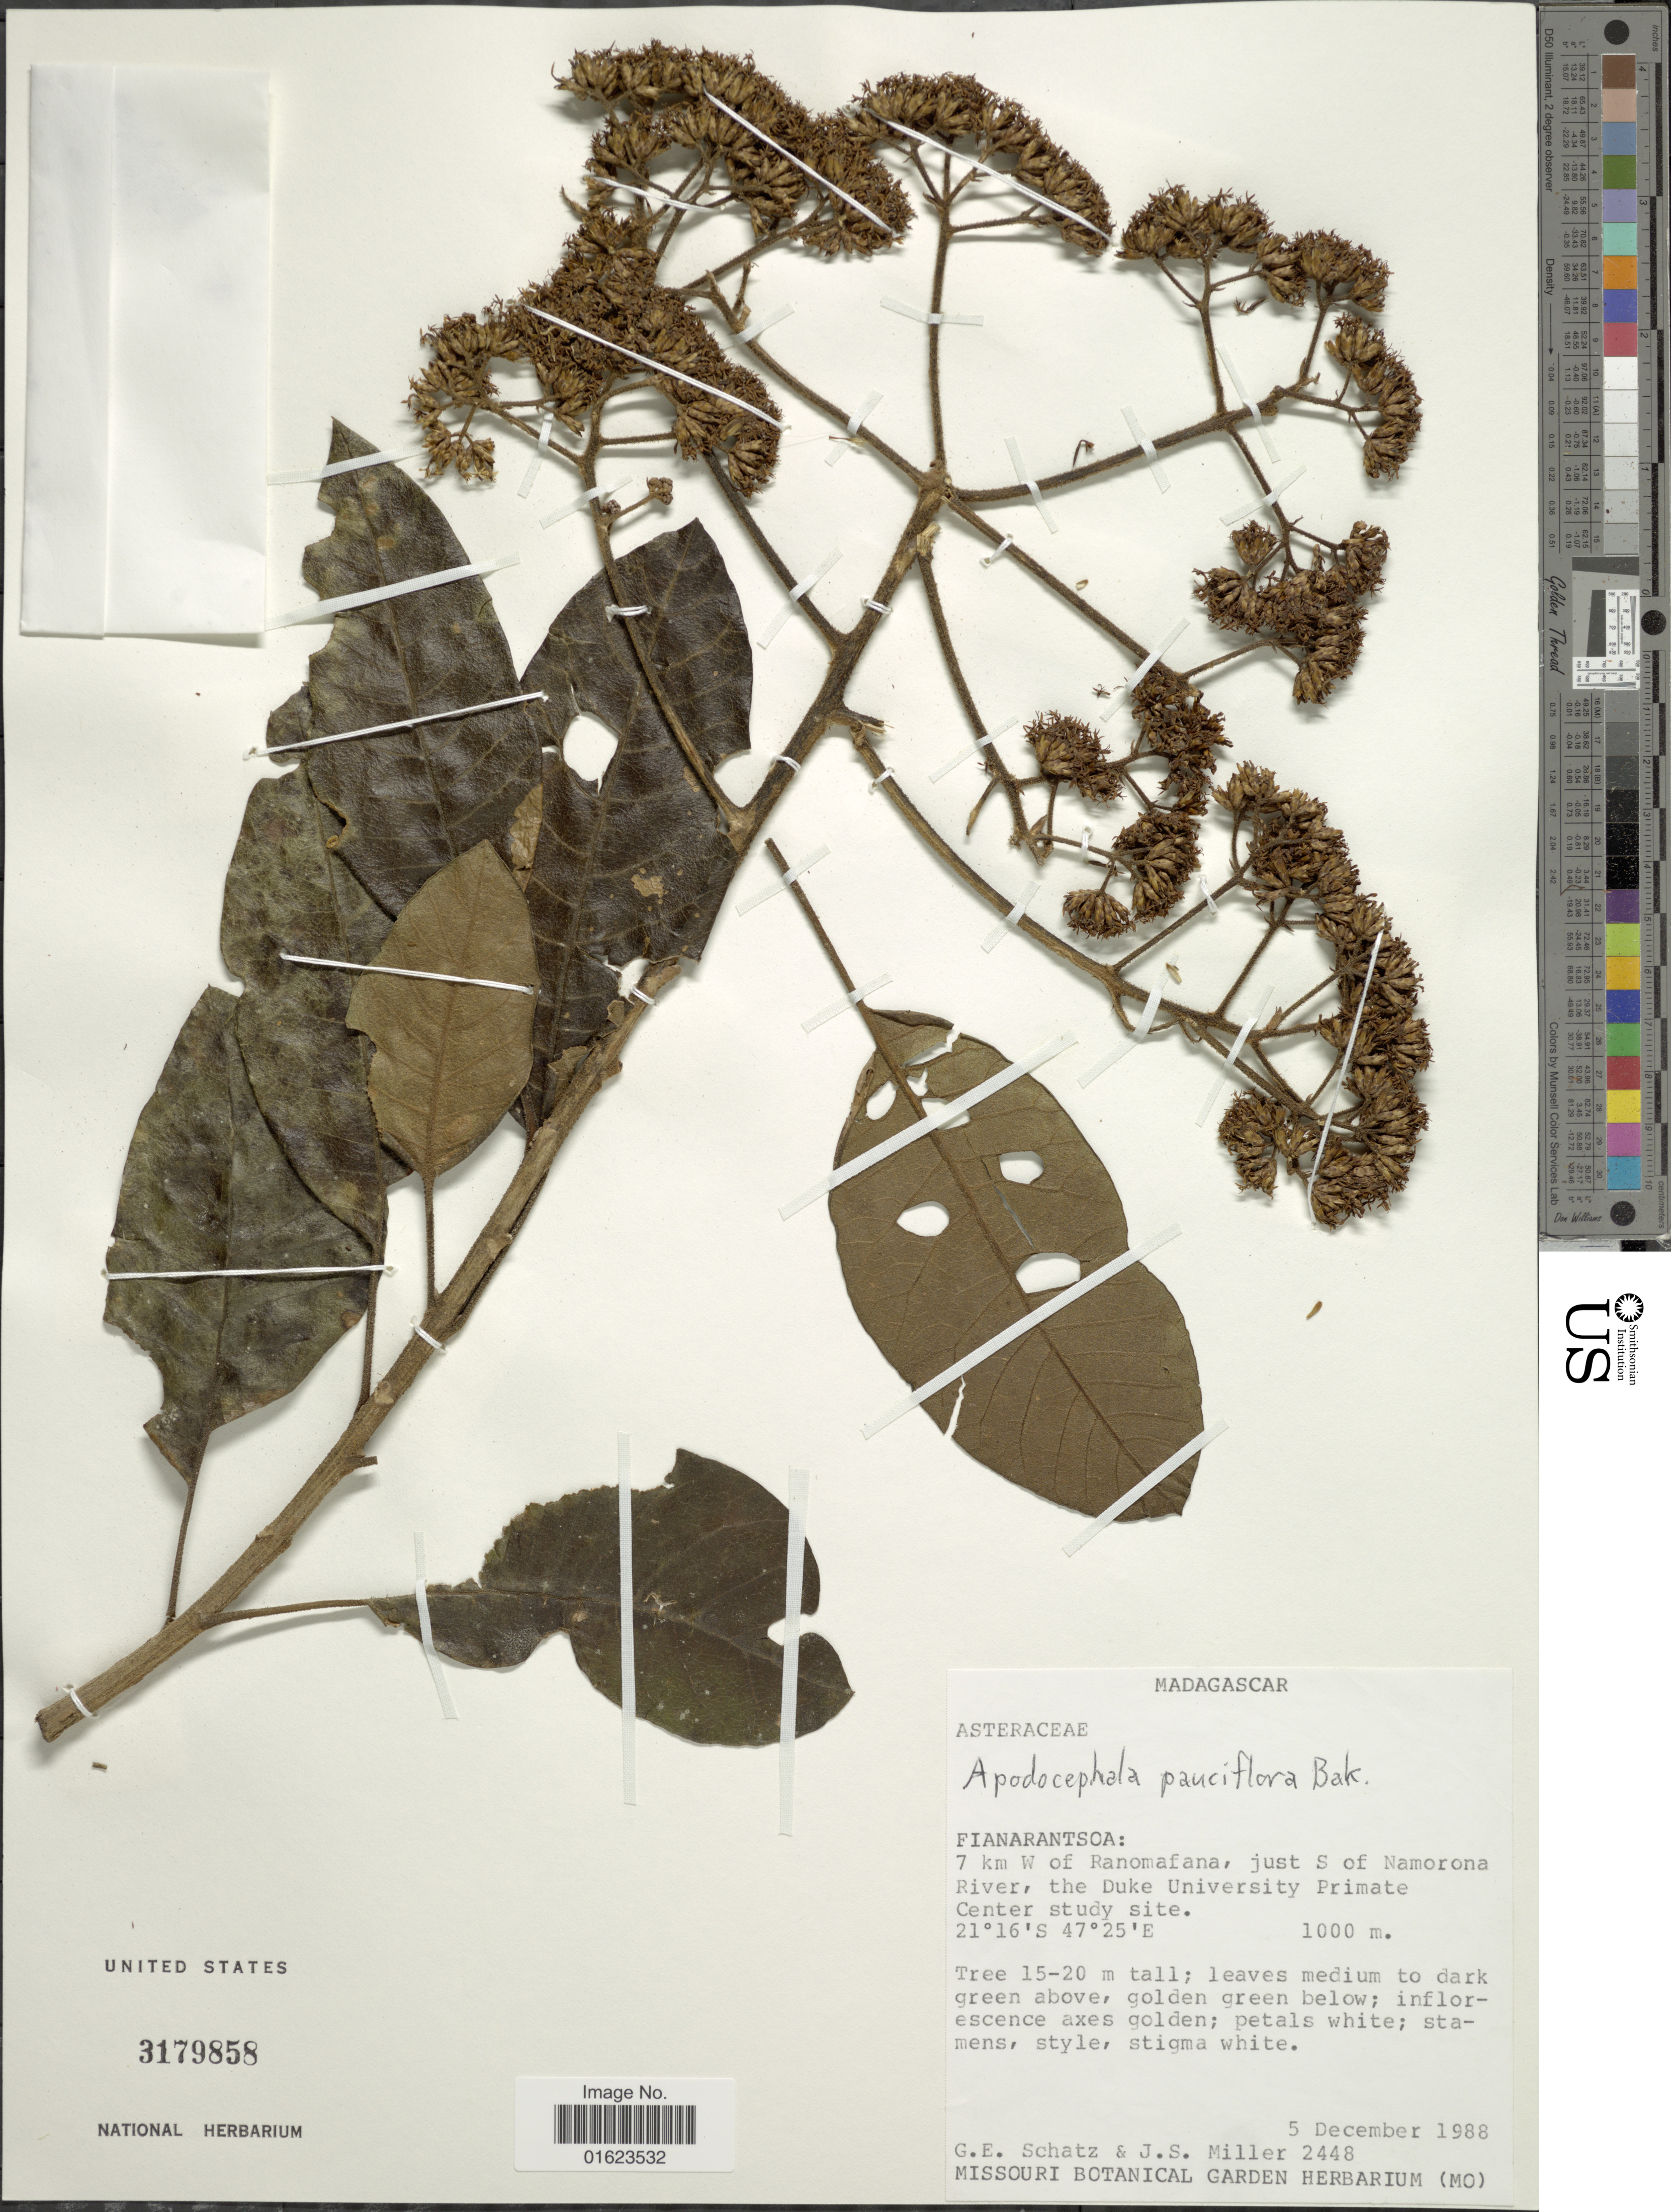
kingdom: Plantae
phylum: Tracheophyta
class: Magnoliopsida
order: Asterales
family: Asteraceae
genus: Apodocephala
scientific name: Apodocephala pauciflora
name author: Baker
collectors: G. Schatz & J. S. Miller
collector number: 2448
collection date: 1988-12-05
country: Madagascar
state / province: Vatovavy Fitovinany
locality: Fianarantsoa: 7 km W of Ranomafana, just S of Namorona River, the Duke University Primate Center study site,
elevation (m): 1000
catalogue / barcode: US 3179858